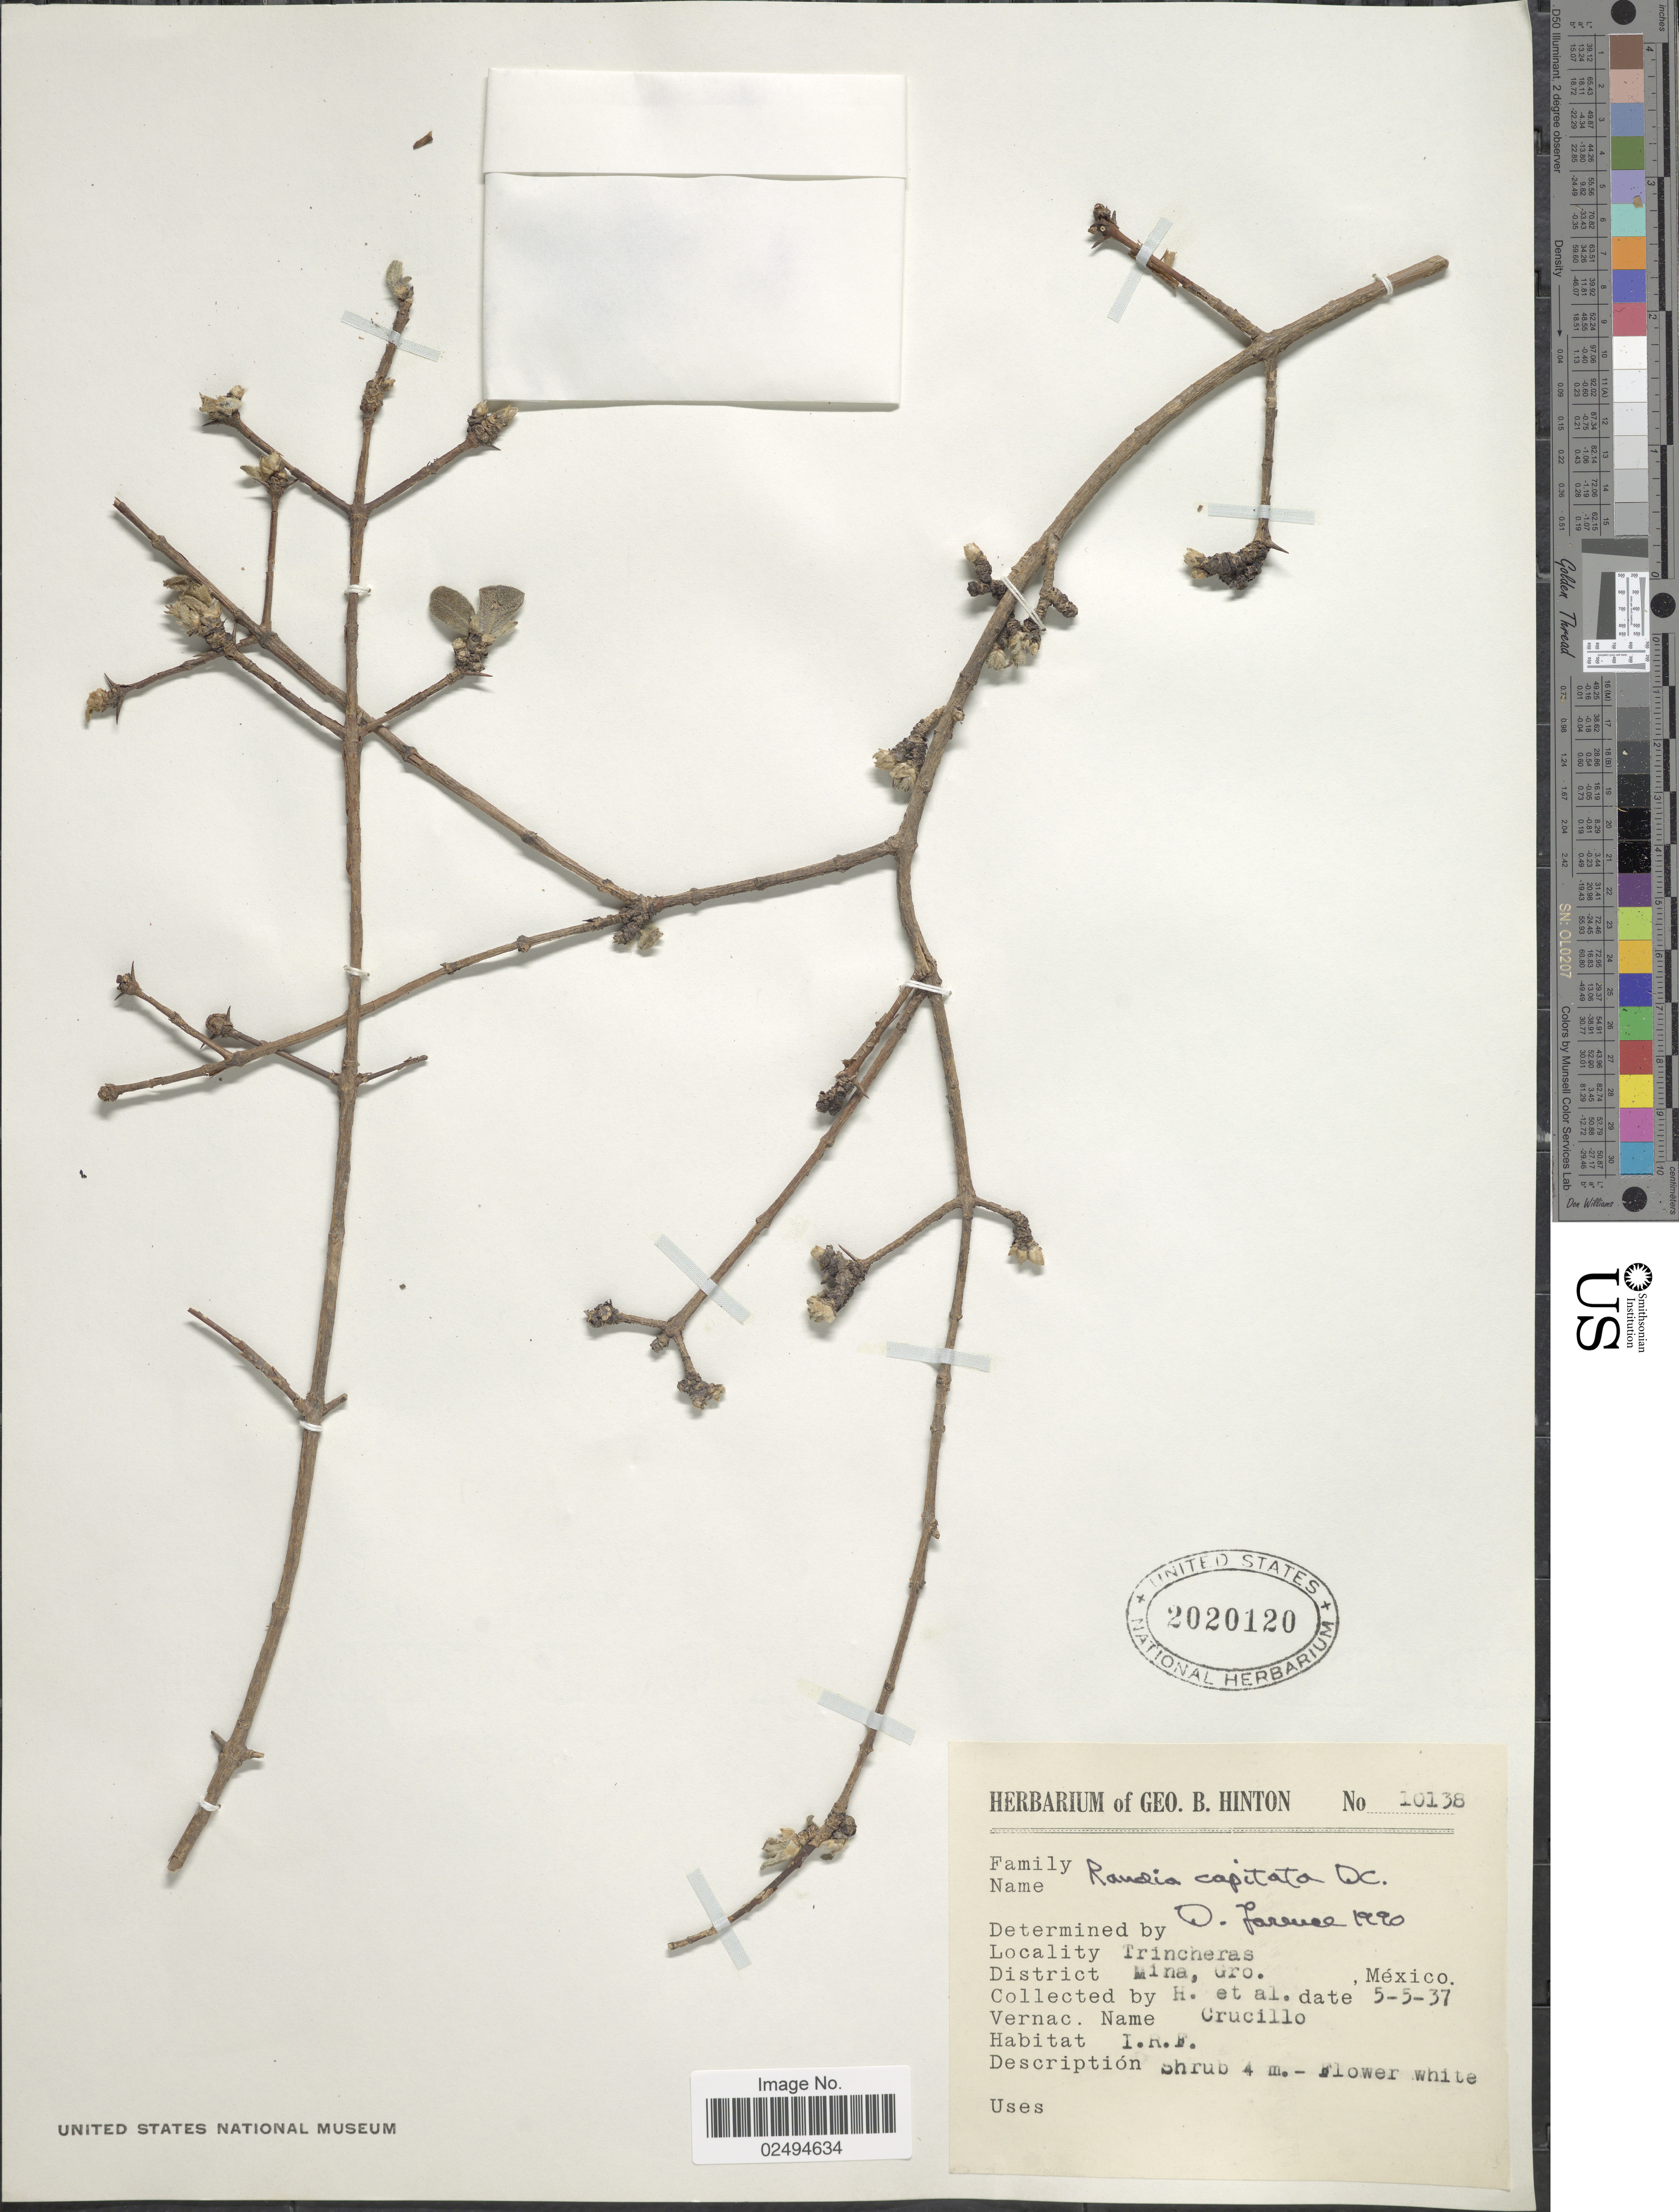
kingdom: Plantae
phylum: Tracheophyta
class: Magnoliopsida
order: Gentianales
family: Rubiaceae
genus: Randia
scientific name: Randia capitata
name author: DC.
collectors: G. B. Hinton & et al.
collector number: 10138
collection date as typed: Transcribed d/m/y: 5/5/37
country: Mexico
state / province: Guerrero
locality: Trincheras, District Mina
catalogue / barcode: US 2020120